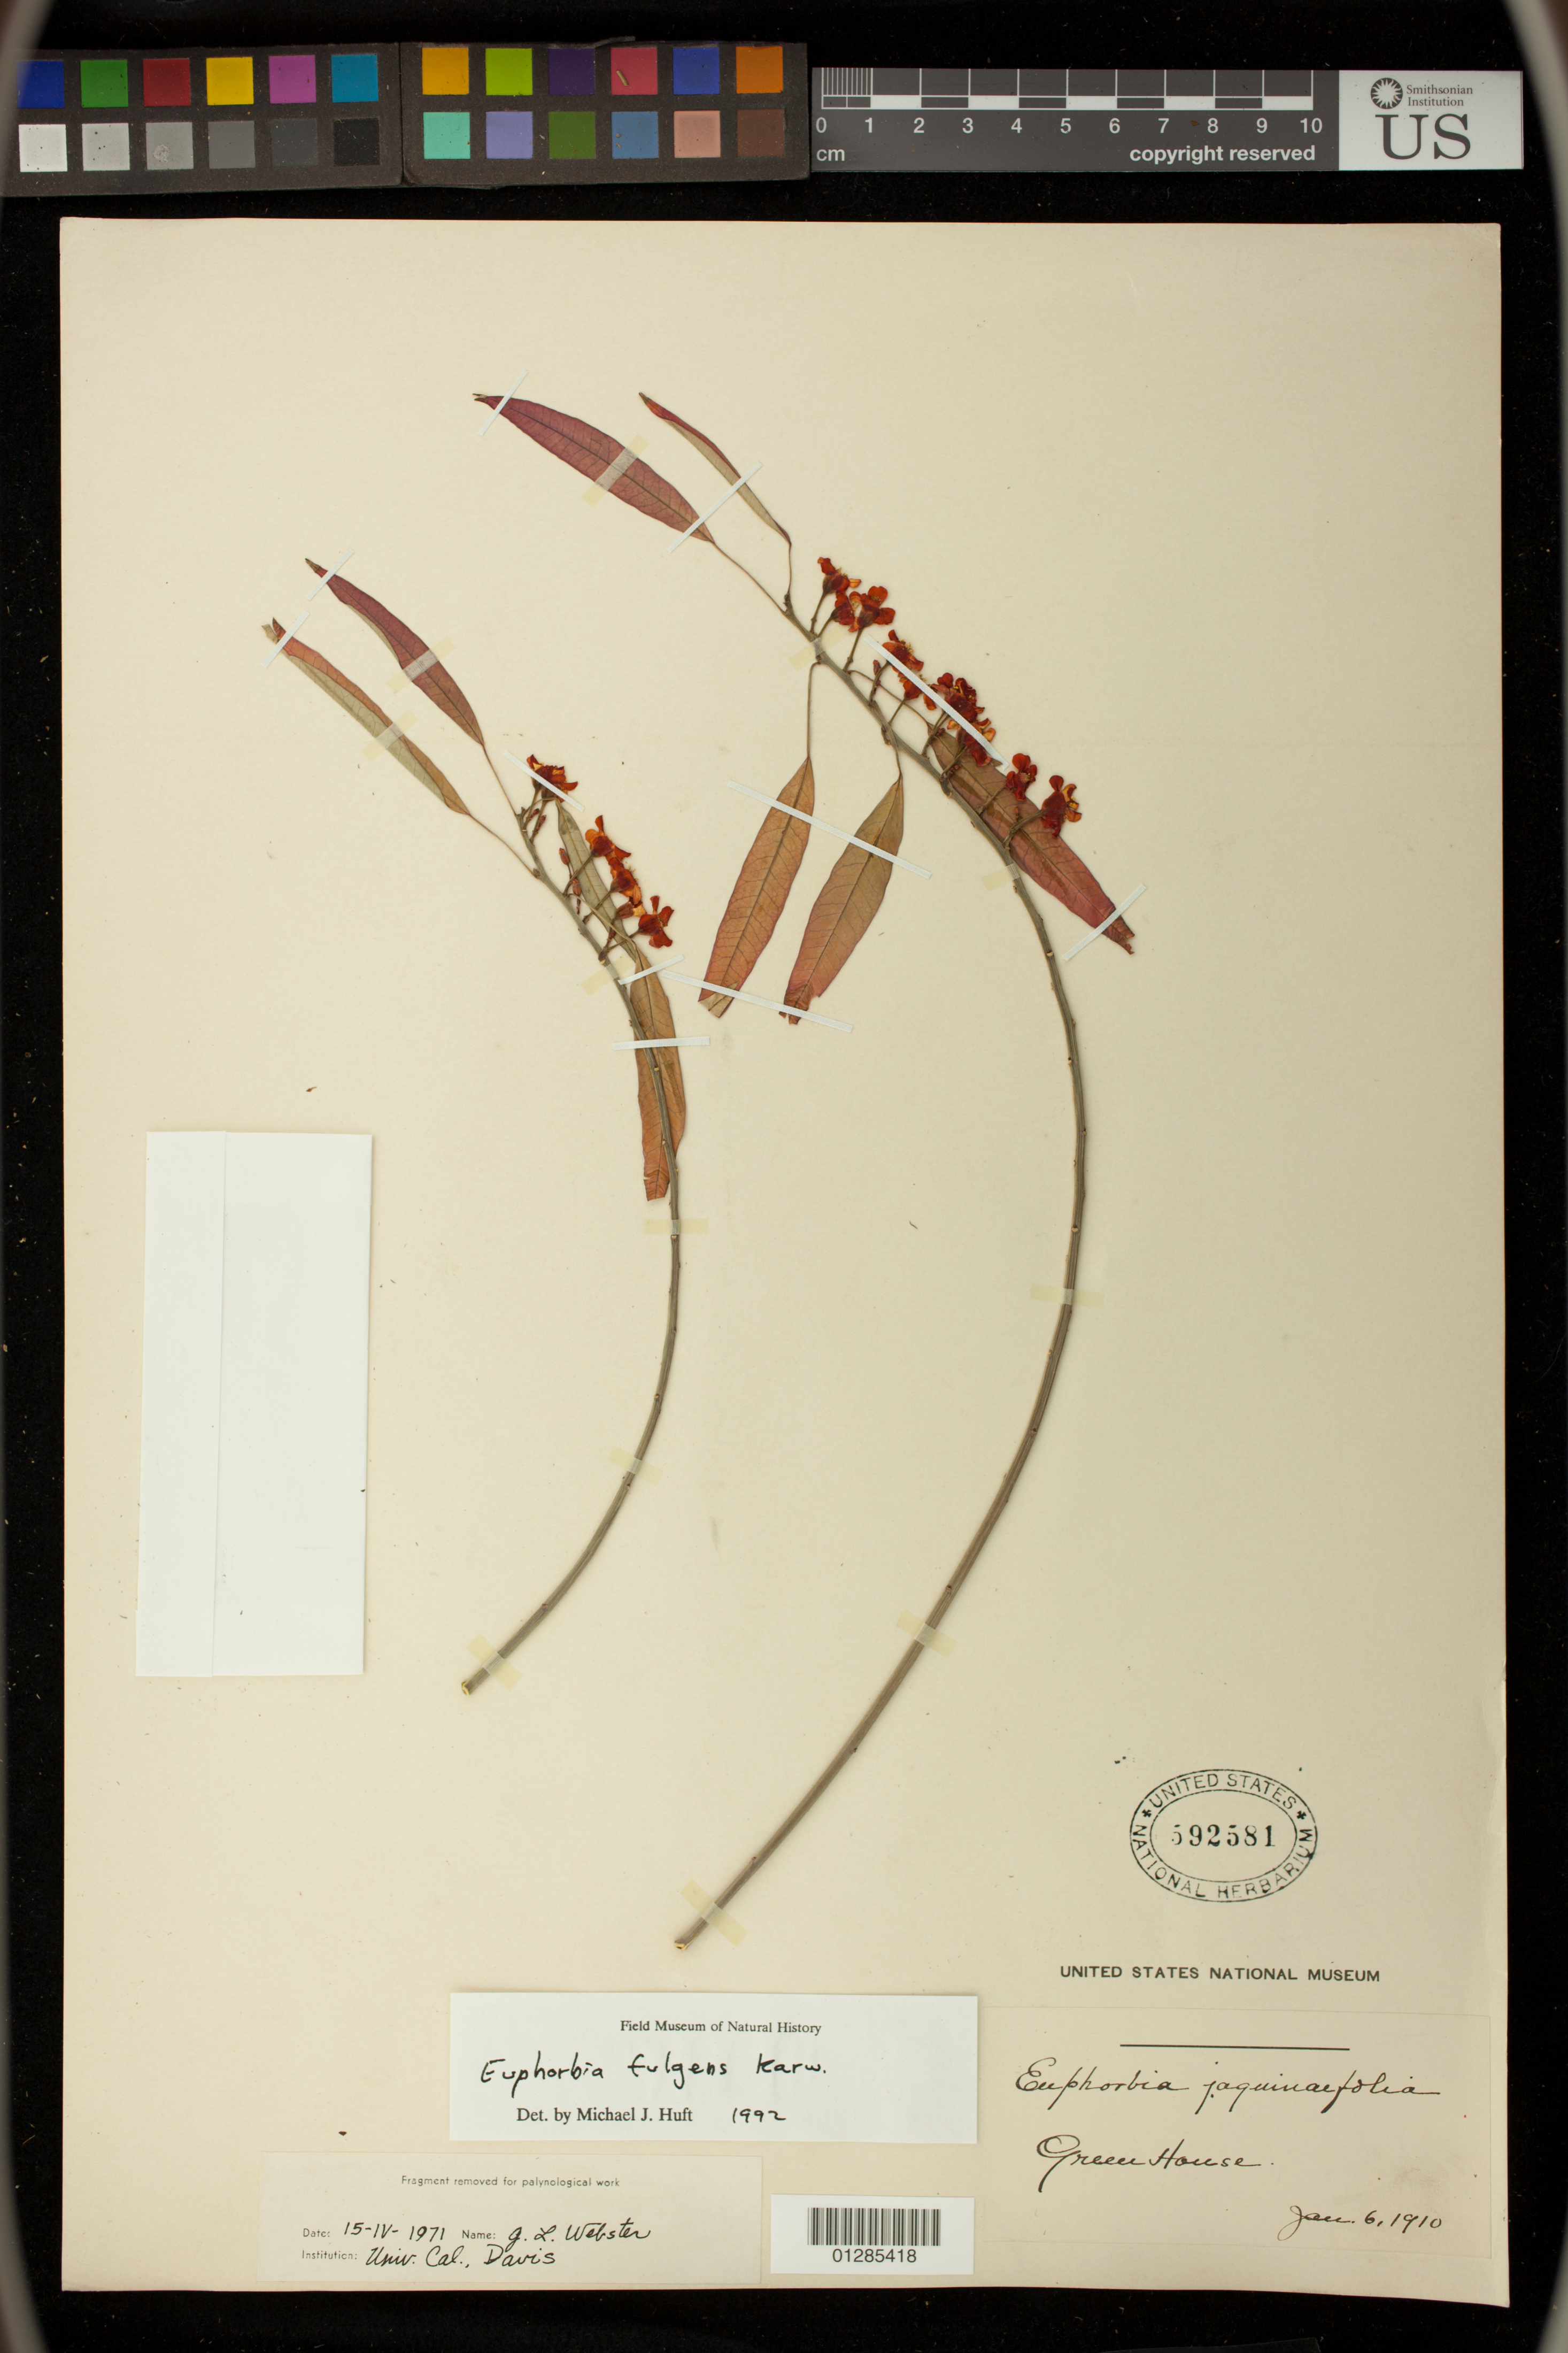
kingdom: Plantae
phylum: Tracheophyta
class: Magnoliopsida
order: Malpighiales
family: Euphorbiaceae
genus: Euphorbia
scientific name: Euphorbia fulgens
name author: Karw. ex Klotzsch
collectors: J. A. Shafer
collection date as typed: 06 Jan 1910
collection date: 1910-01-06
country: Cuba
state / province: Oriente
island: Greater Antilles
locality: Arroyo del Medio.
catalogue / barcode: US 592581